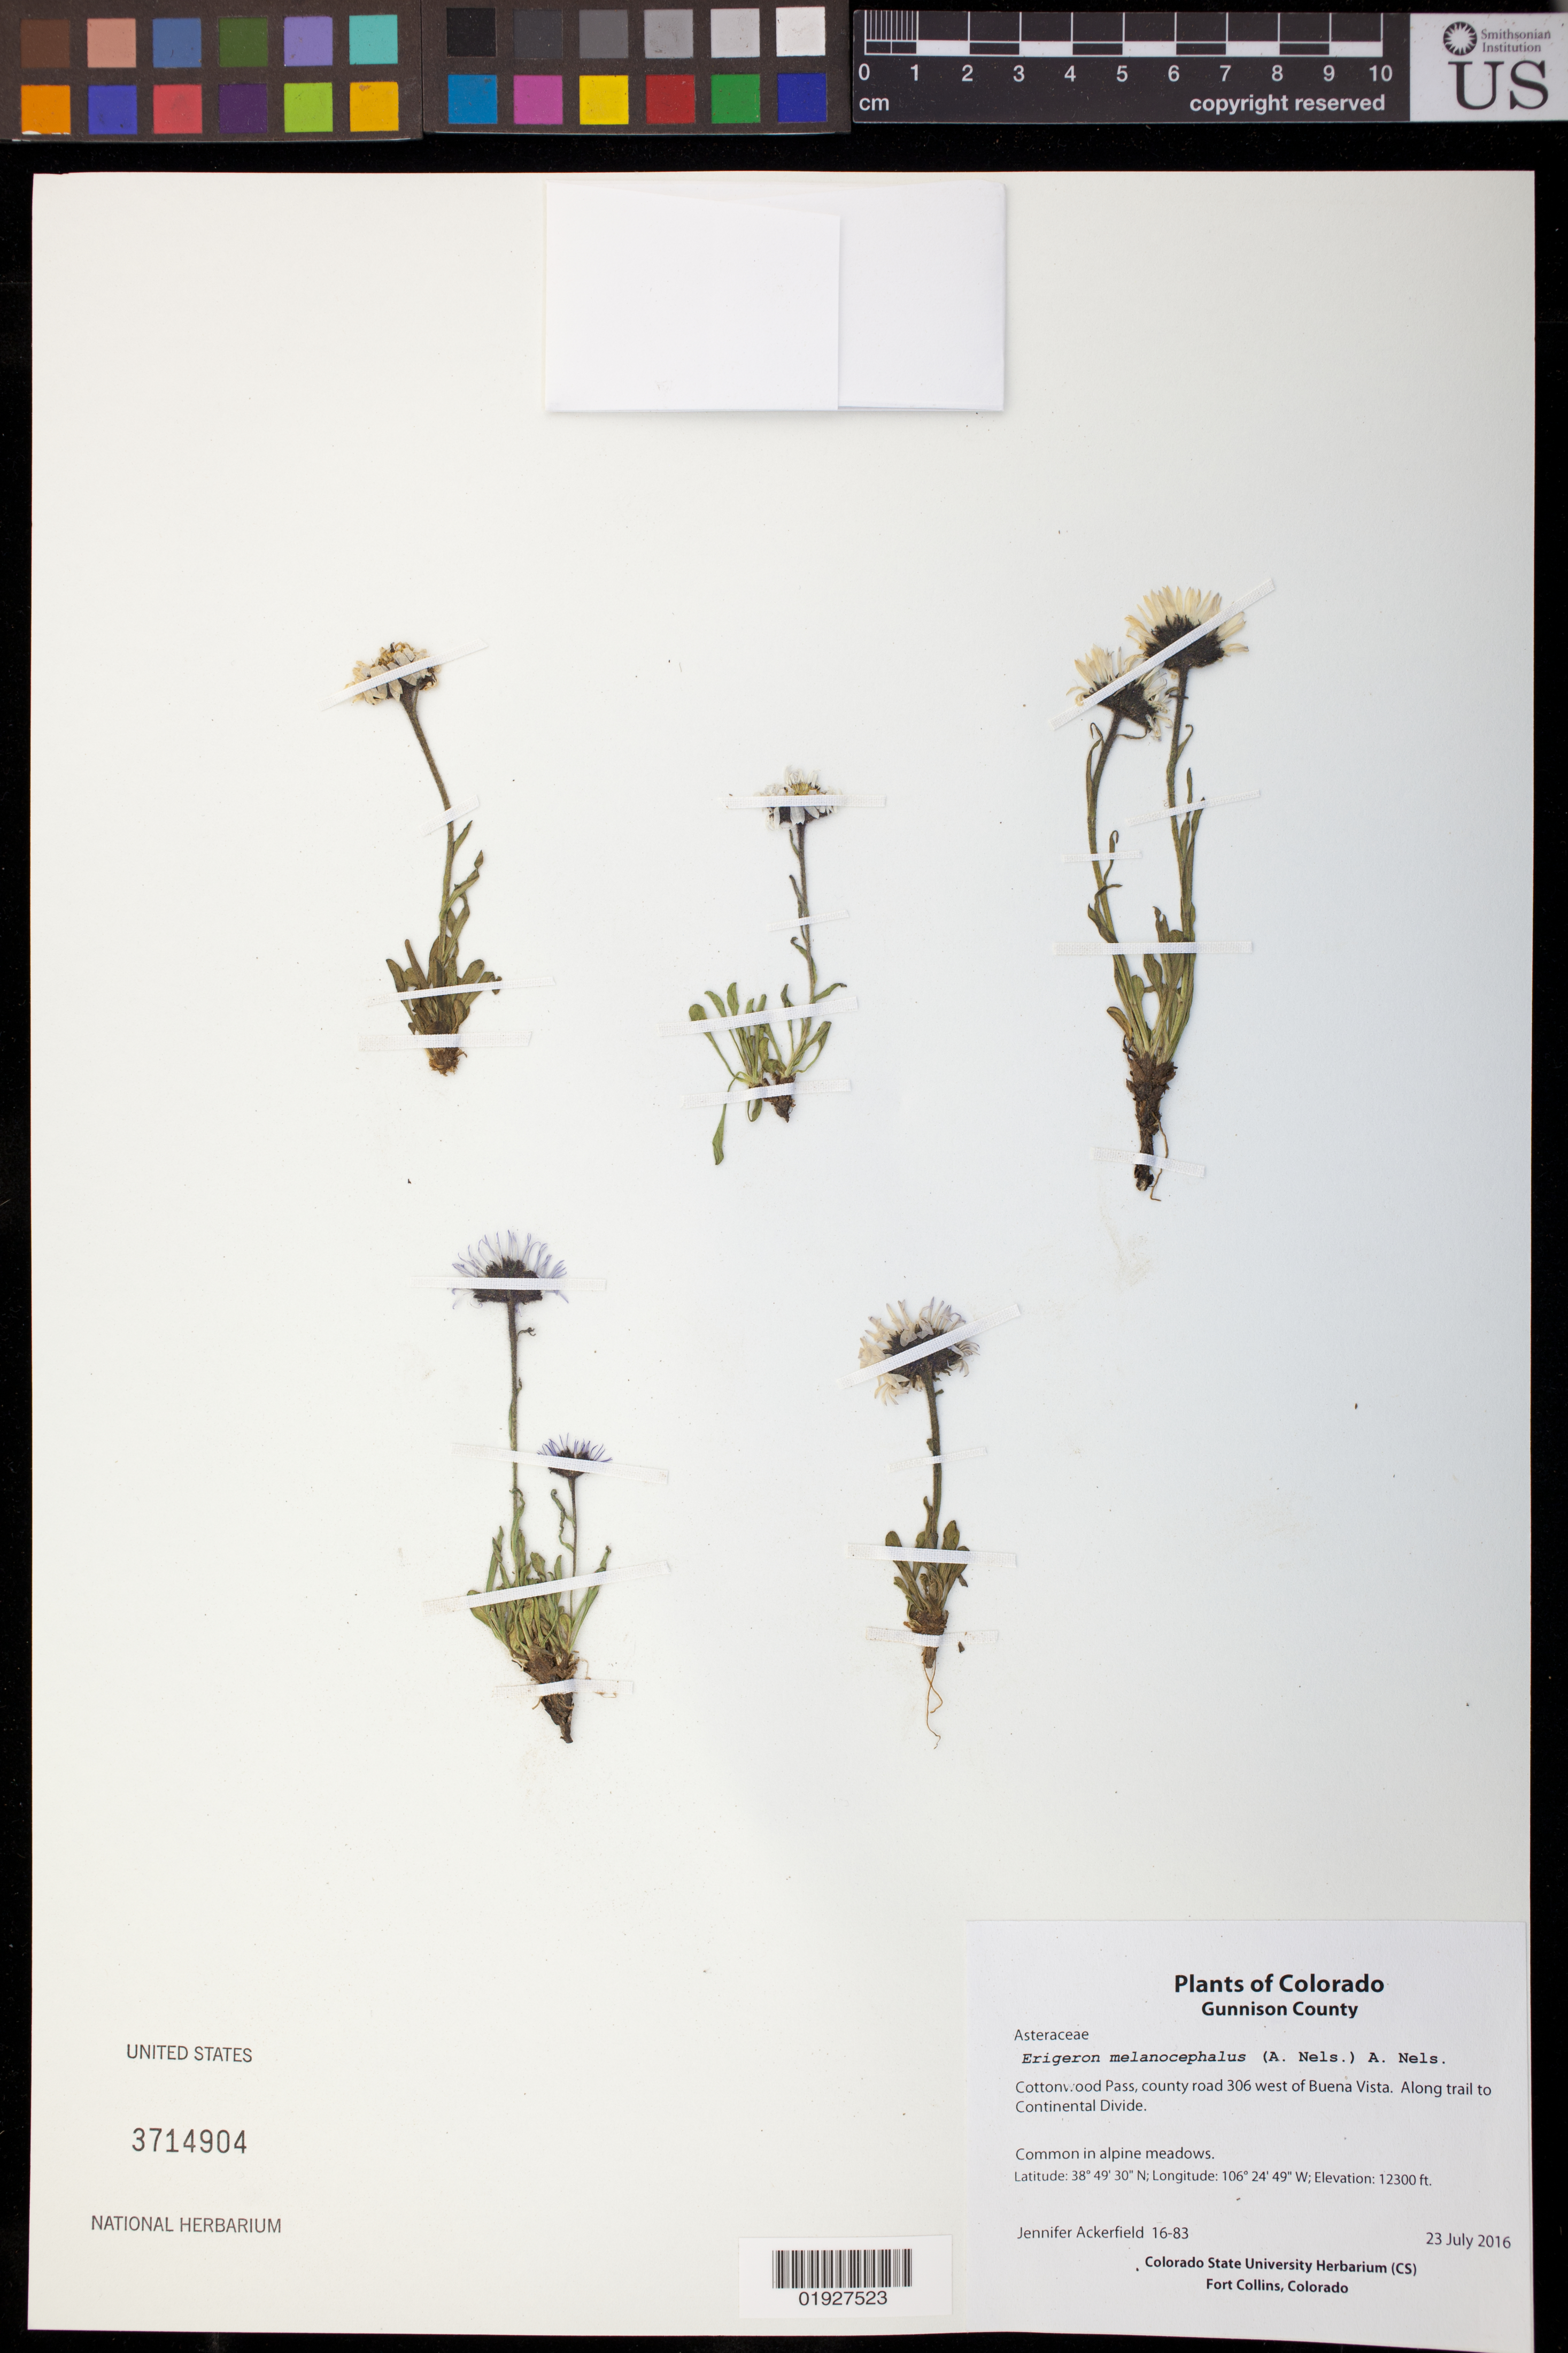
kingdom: Plantae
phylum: Tracheophyta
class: Magnoliopsida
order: Asterales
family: Asteraceae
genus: Erigeron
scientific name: Erigeron melanocephalus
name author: (A. Nelson) A. Nelson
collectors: J. Ackerfield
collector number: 16-83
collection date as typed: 23 July 2016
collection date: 2016-07-23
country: United States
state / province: Colorado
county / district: Gunnison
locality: Cottonwood Pass, county road 306 W of Buena Vista. Along trail to Continental Divide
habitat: Common in alpine meadows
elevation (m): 3749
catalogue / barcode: US 3714904